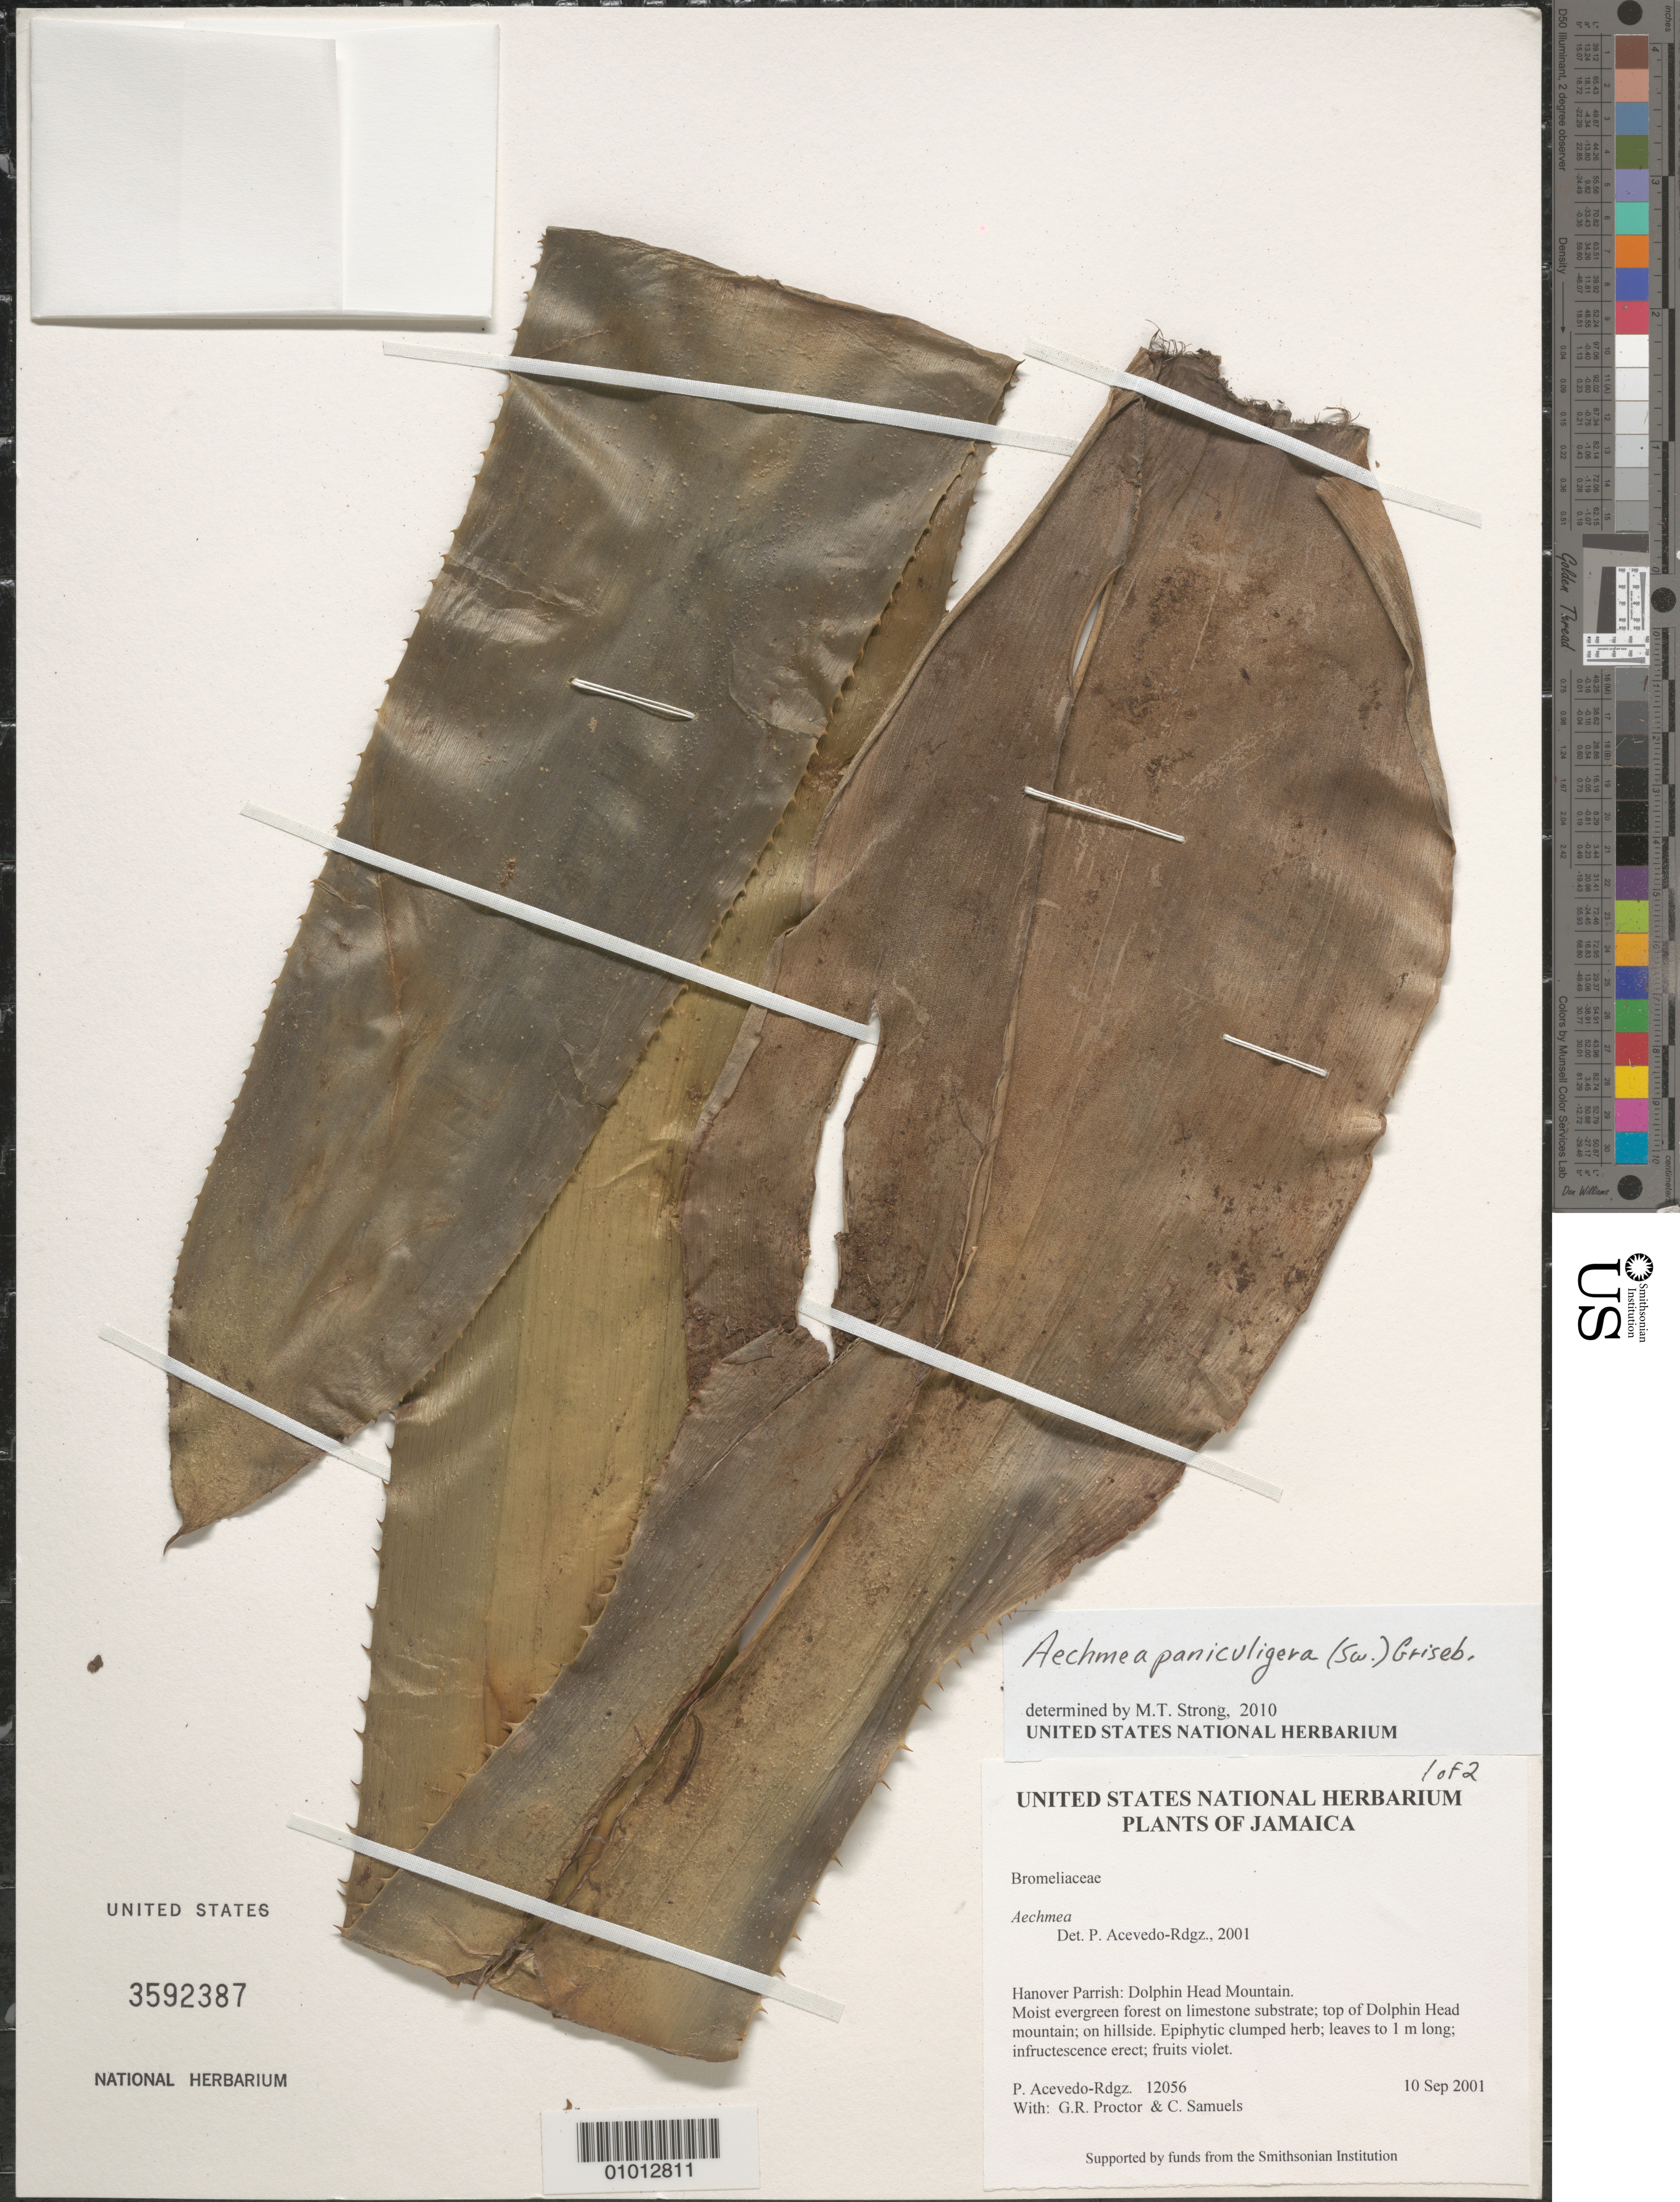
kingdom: Plantae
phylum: Tracheophyta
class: Liliopsida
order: Poales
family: Bromeliaceae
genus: Aechmea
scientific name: Aechmea paniculigera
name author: (Sw.) Griseb.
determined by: Strong, M. T., (US), Smithsonian Institution - National Museum of Natural History (UNITED STATES)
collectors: P. Acevedo-Rodr., G. R. Proctor & C. Samuels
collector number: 12056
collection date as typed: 10 Sep 2001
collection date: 2001-09-10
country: Jamaica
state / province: Hanover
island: Jamaica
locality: Hanover Parrish: Dolphin Head Mountain.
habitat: Moist evergreen forest on limestone substrate; top of Dolphin Head mountain; on hillside.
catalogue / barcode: US 3592387